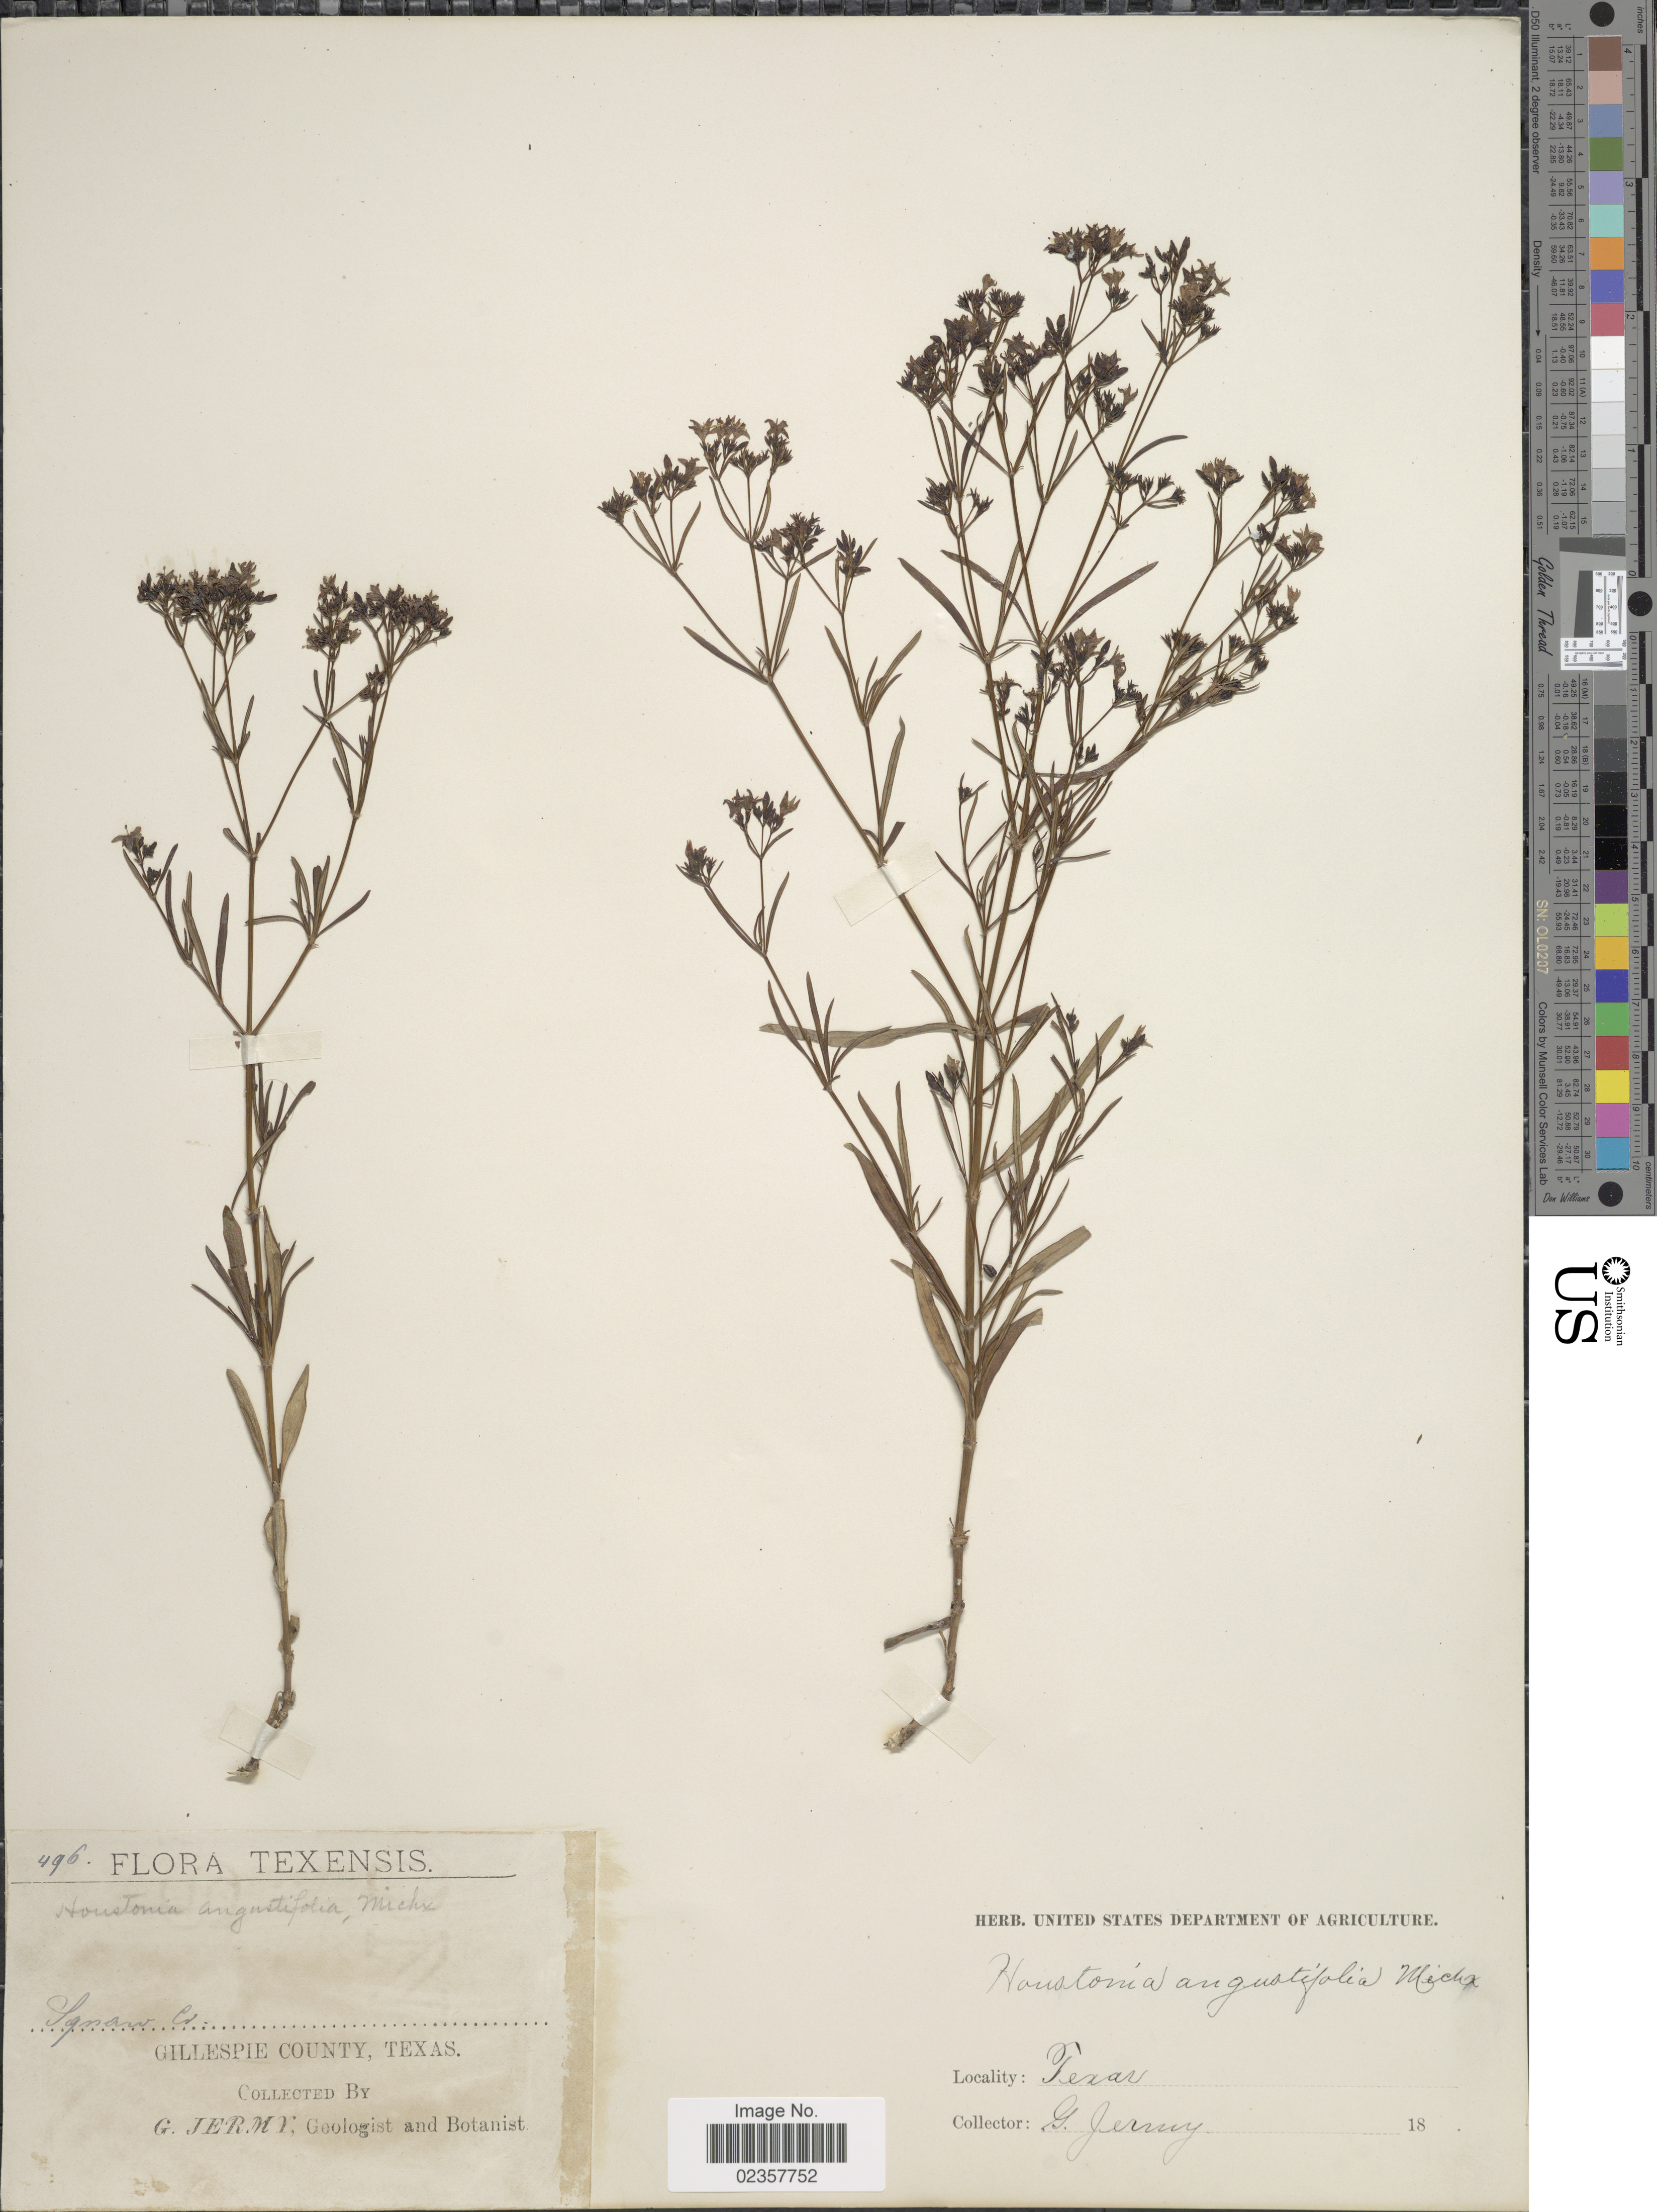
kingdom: Plantae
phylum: Tracheophyta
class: Magnoliopsida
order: Gentianales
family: Rubiaceae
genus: Houstonia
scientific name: Houstonia nigricans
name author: (Lam.) Fernald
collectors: G. Jermy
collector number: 496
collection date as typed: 18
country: United States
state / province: Texas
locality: Gillespie County, Texas. Texensis.